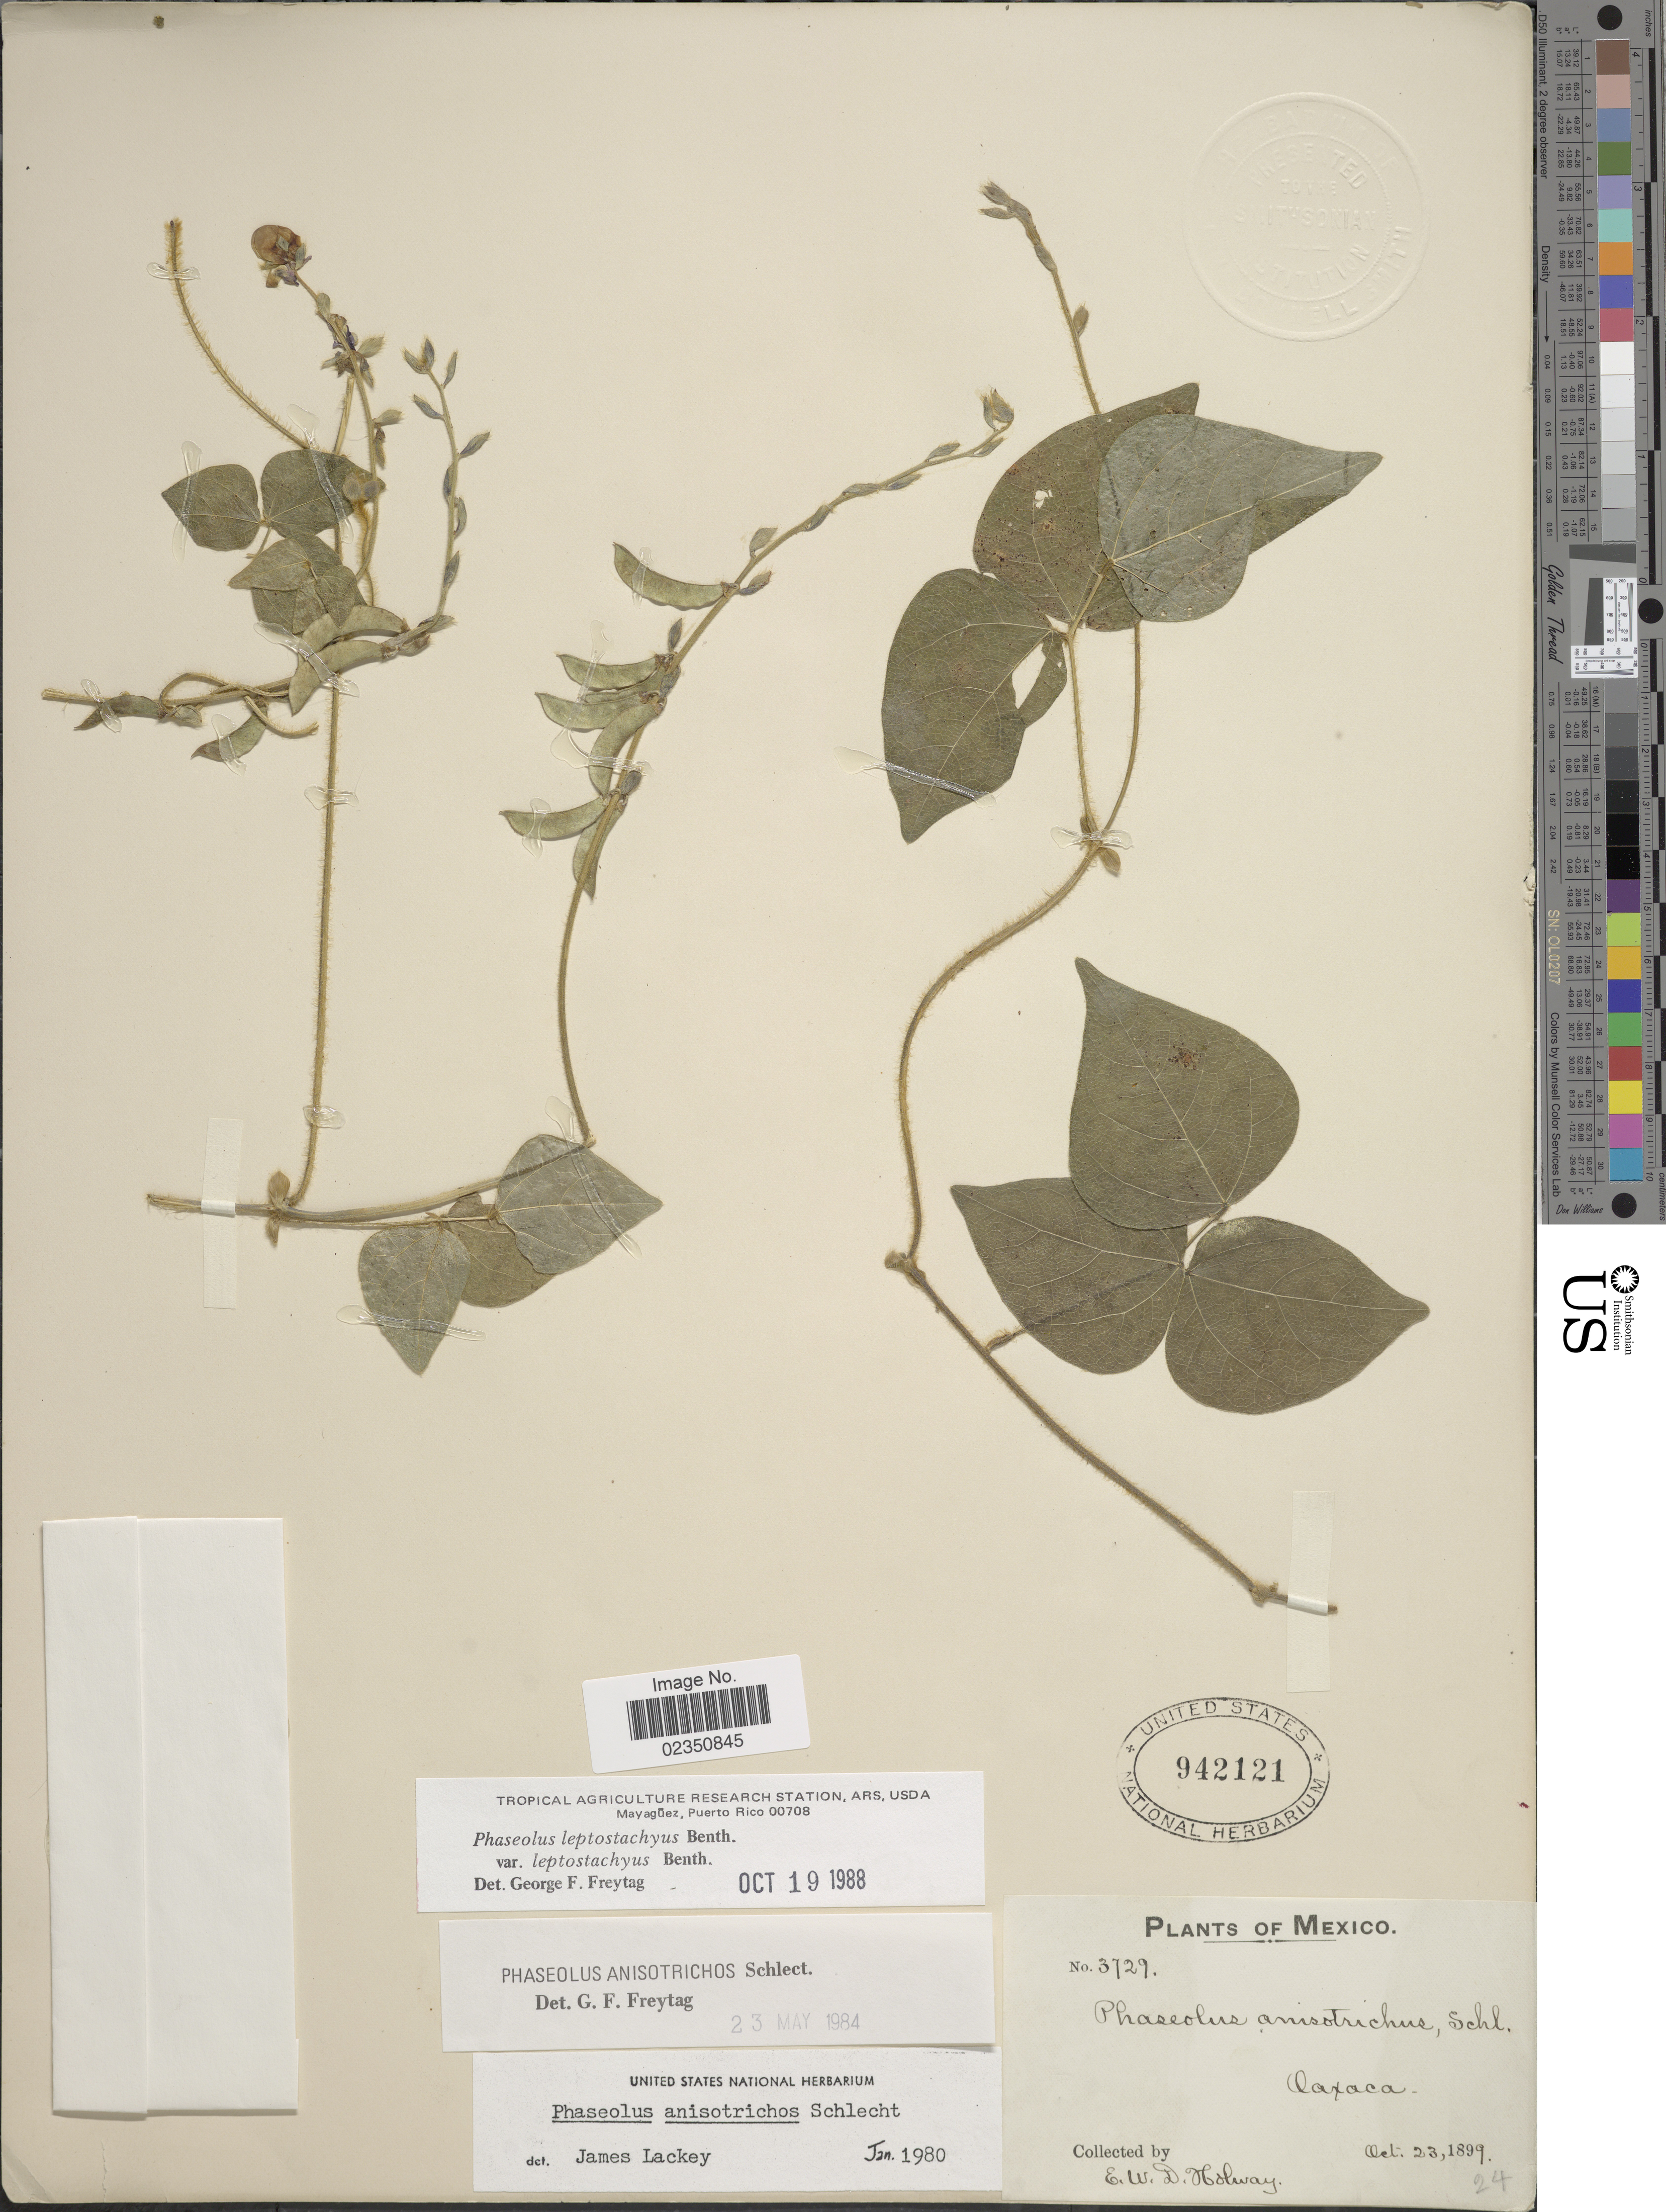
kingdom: Plantae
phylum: Tracheophyta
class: Magnoliopsida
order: Fabales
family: Fabaceae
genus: Phaseolus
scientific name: Phaseolus leptostachyus var. leptostachyus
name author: Benth.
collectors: E. W. D. Holway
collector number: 3729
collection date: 1899-10-23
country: Mexico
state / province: Oaxaca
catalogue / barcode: US 942121